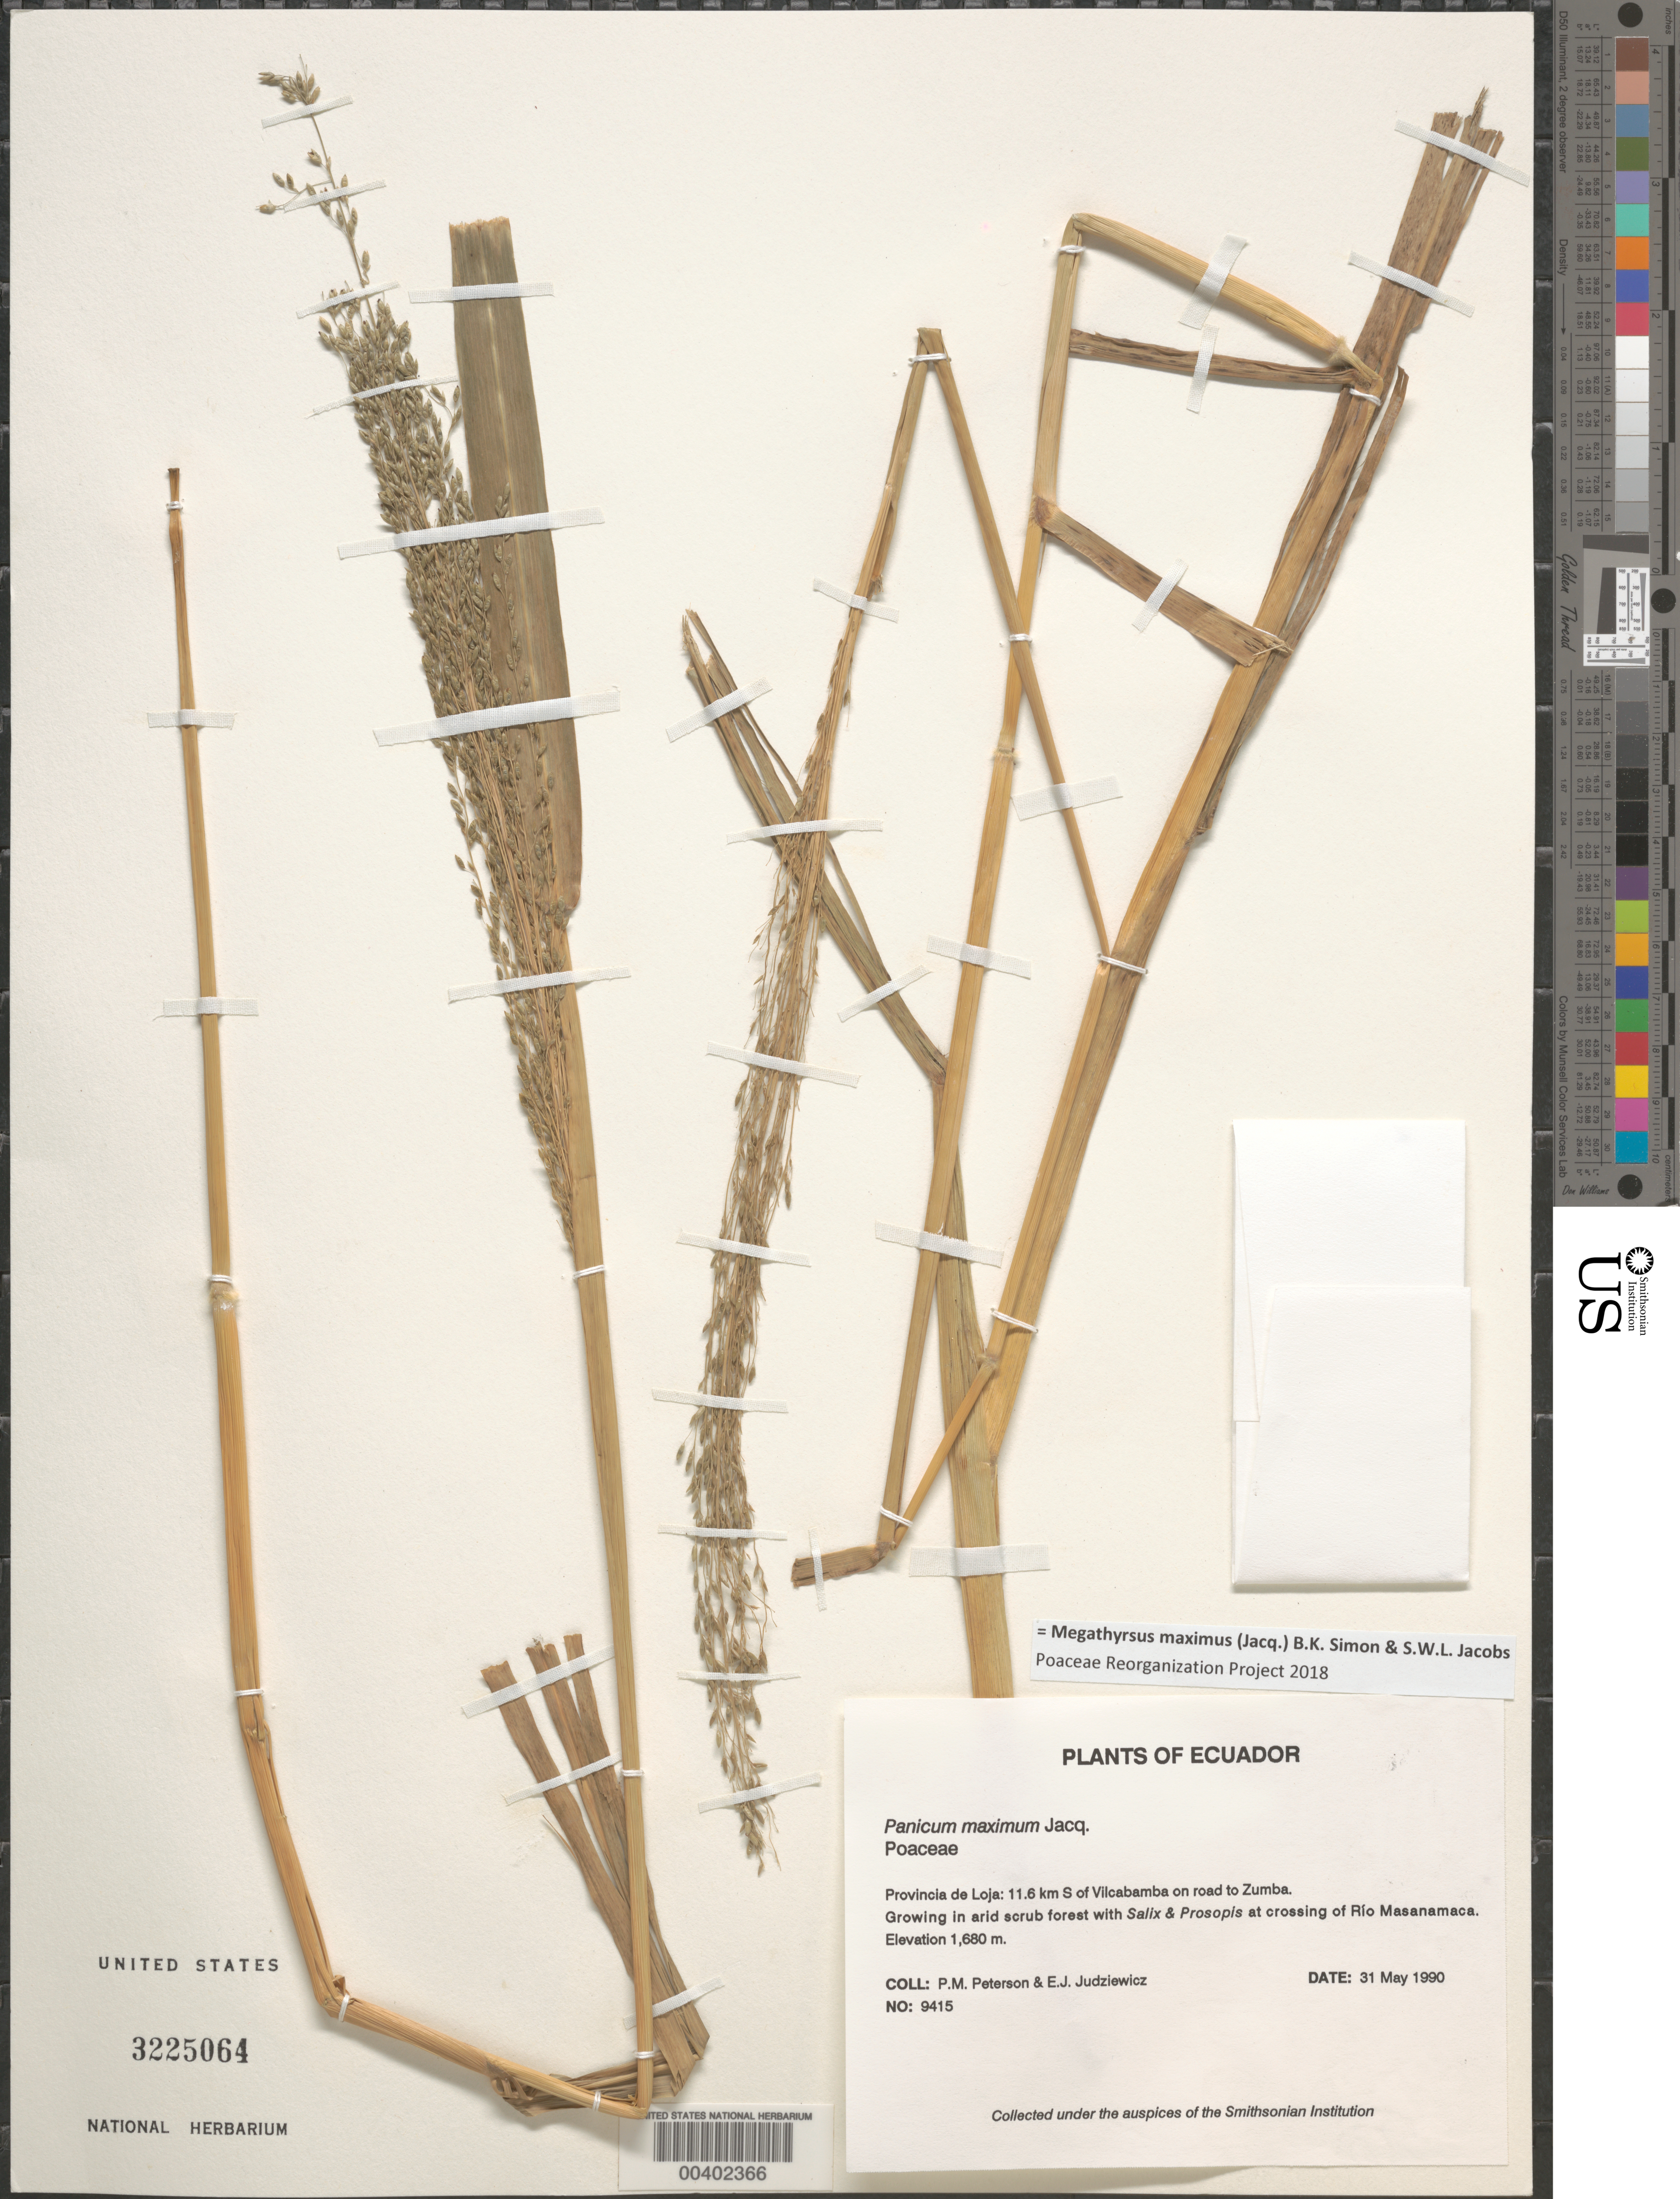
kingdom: Plantae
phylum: Tracheophyta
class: Liliopsida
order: Poales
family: Poaceae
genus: Panicum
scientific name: Panicum maximum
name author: Jacq.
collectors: P. M. Peterson & E. J. Judziewicz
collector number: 09415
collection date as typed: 31 May 1990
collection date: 1990-05-31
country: Ecuador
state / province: Loja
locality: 11.6 km S of Vilcabamba on road to Zumba.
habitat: Growing in arid scrub forest with Salix & Prosopis at crossing of Río Masanamaca.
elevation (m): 1680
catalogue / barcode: US 3225064